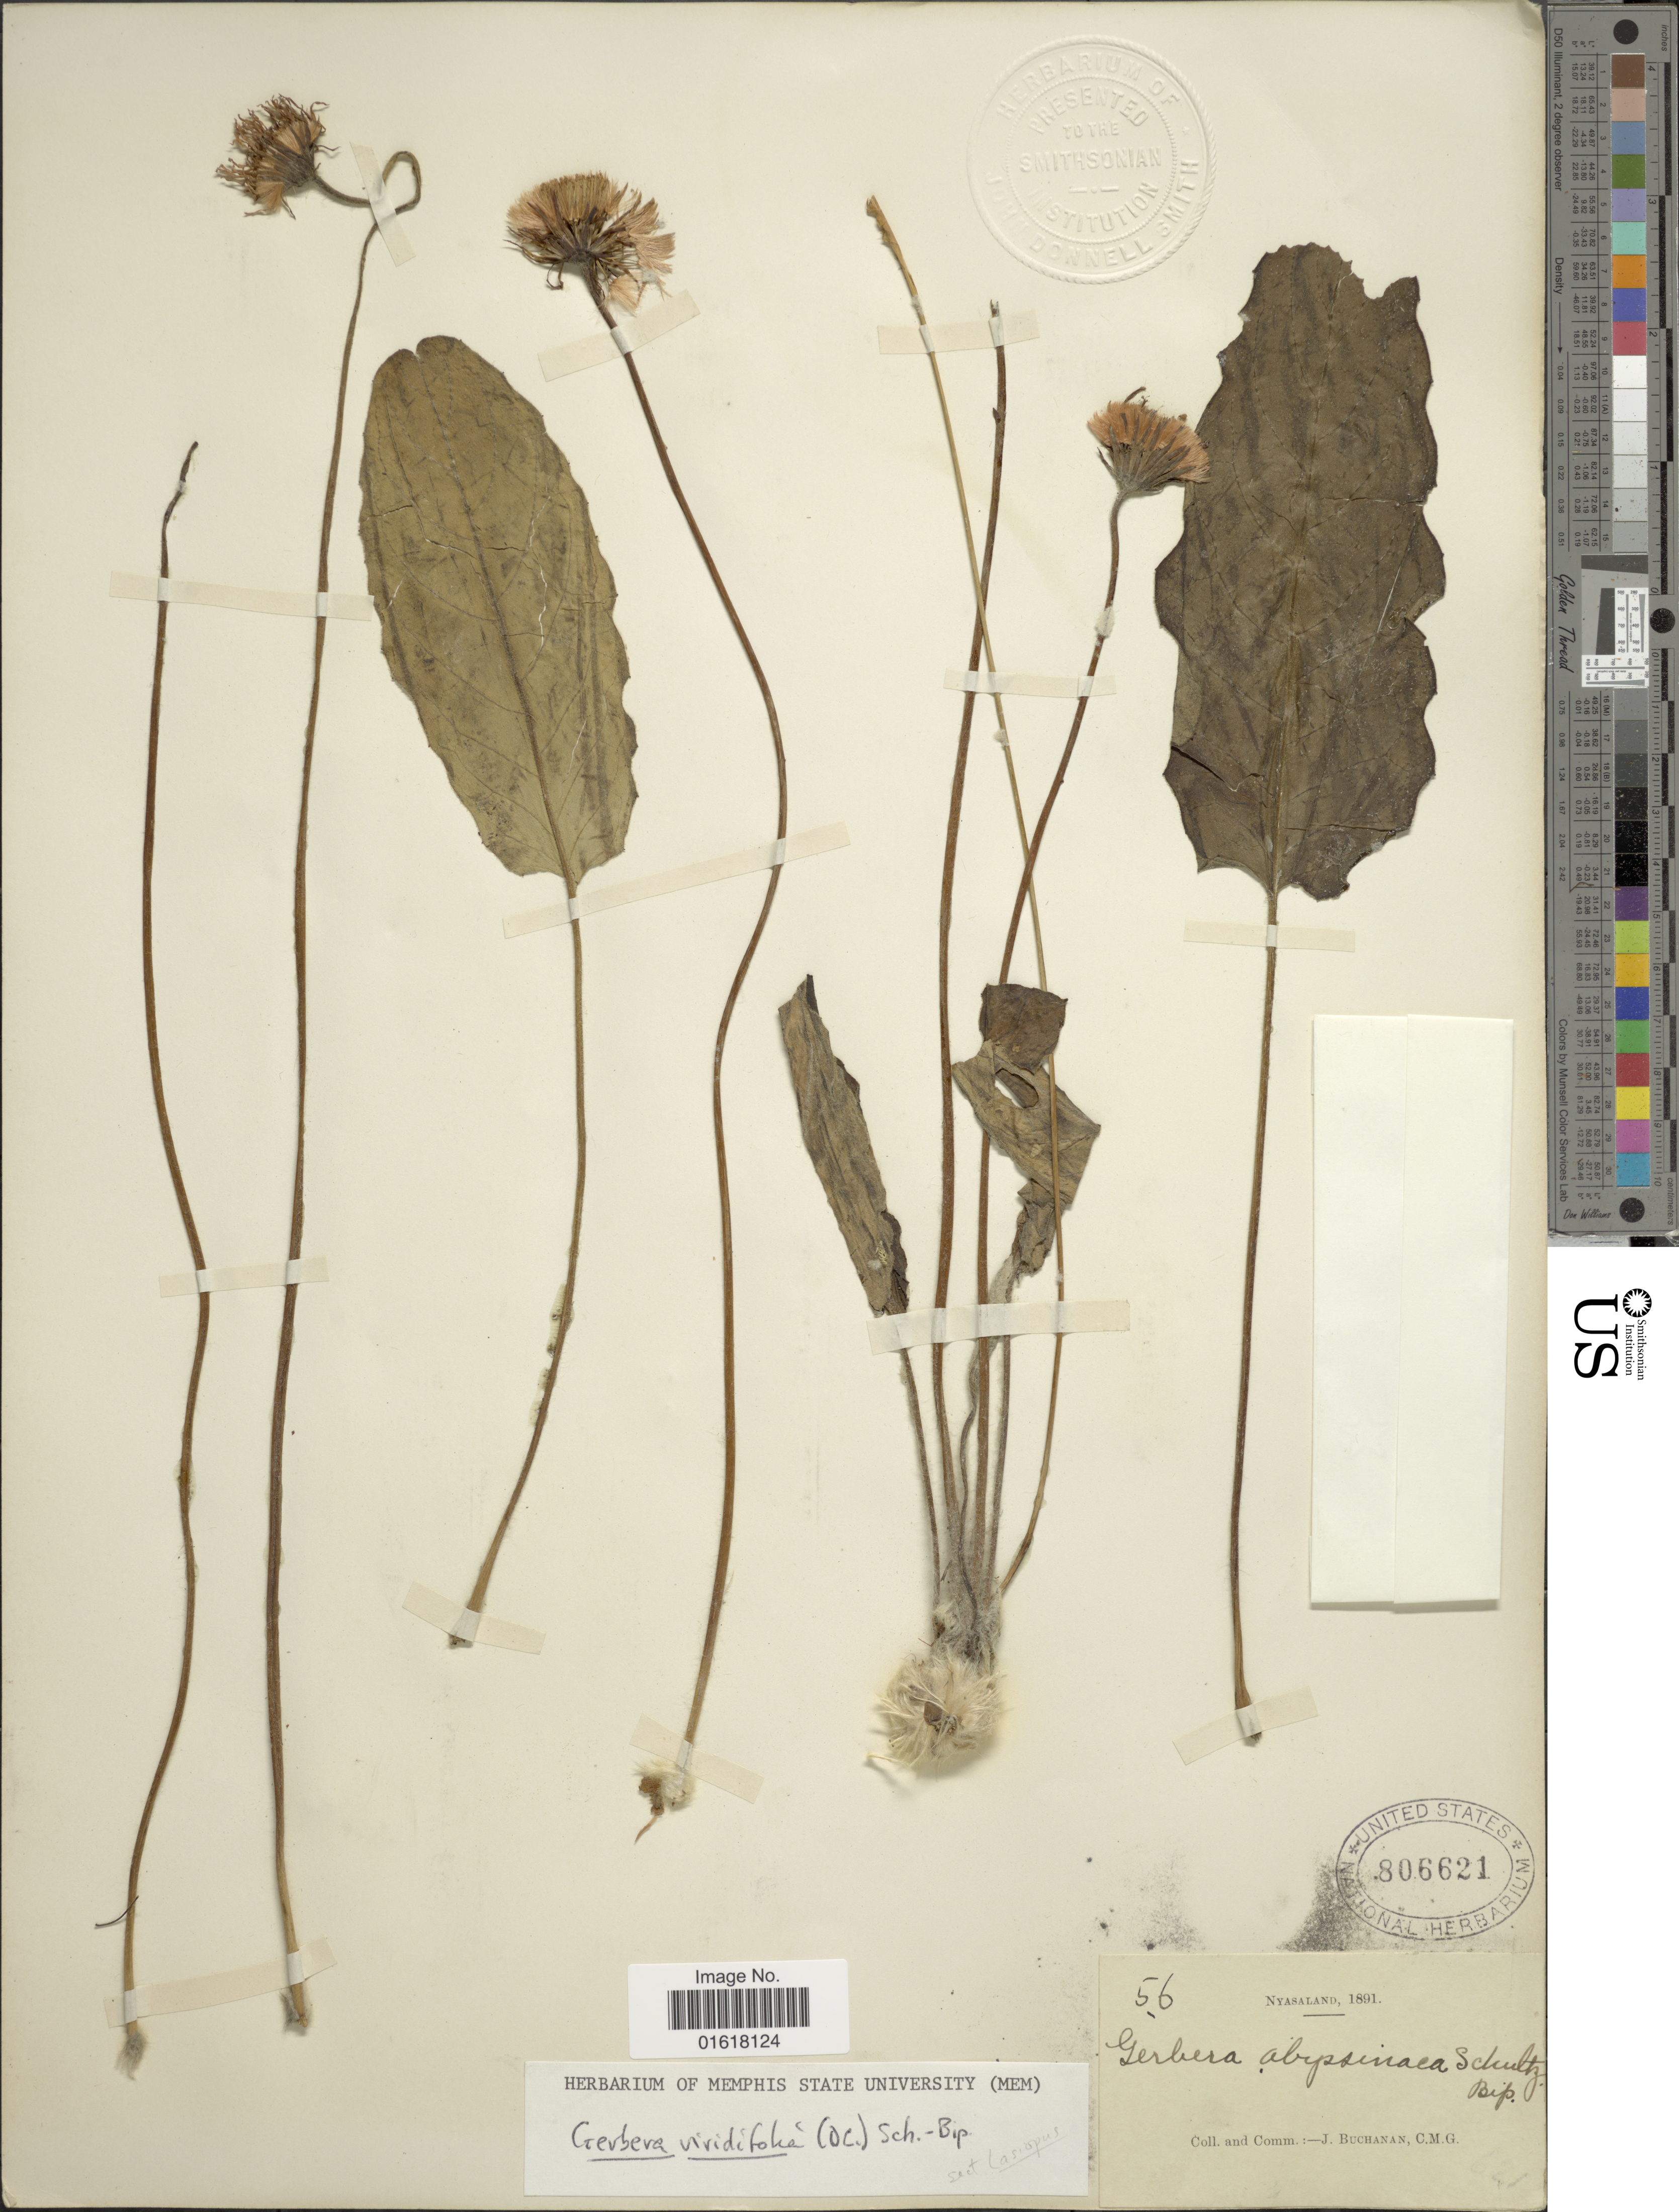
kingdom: Plantae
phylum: Tracheophyta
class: Magnoliopsida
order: Asterales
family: Asteraceae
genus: Gerbera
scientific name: Gerbera viridifolia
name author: (DC.) Sch. Bip.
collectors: J. Buchanan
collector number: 56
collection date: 1891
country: Malawi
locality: Nyasaland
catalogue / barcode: US 806621